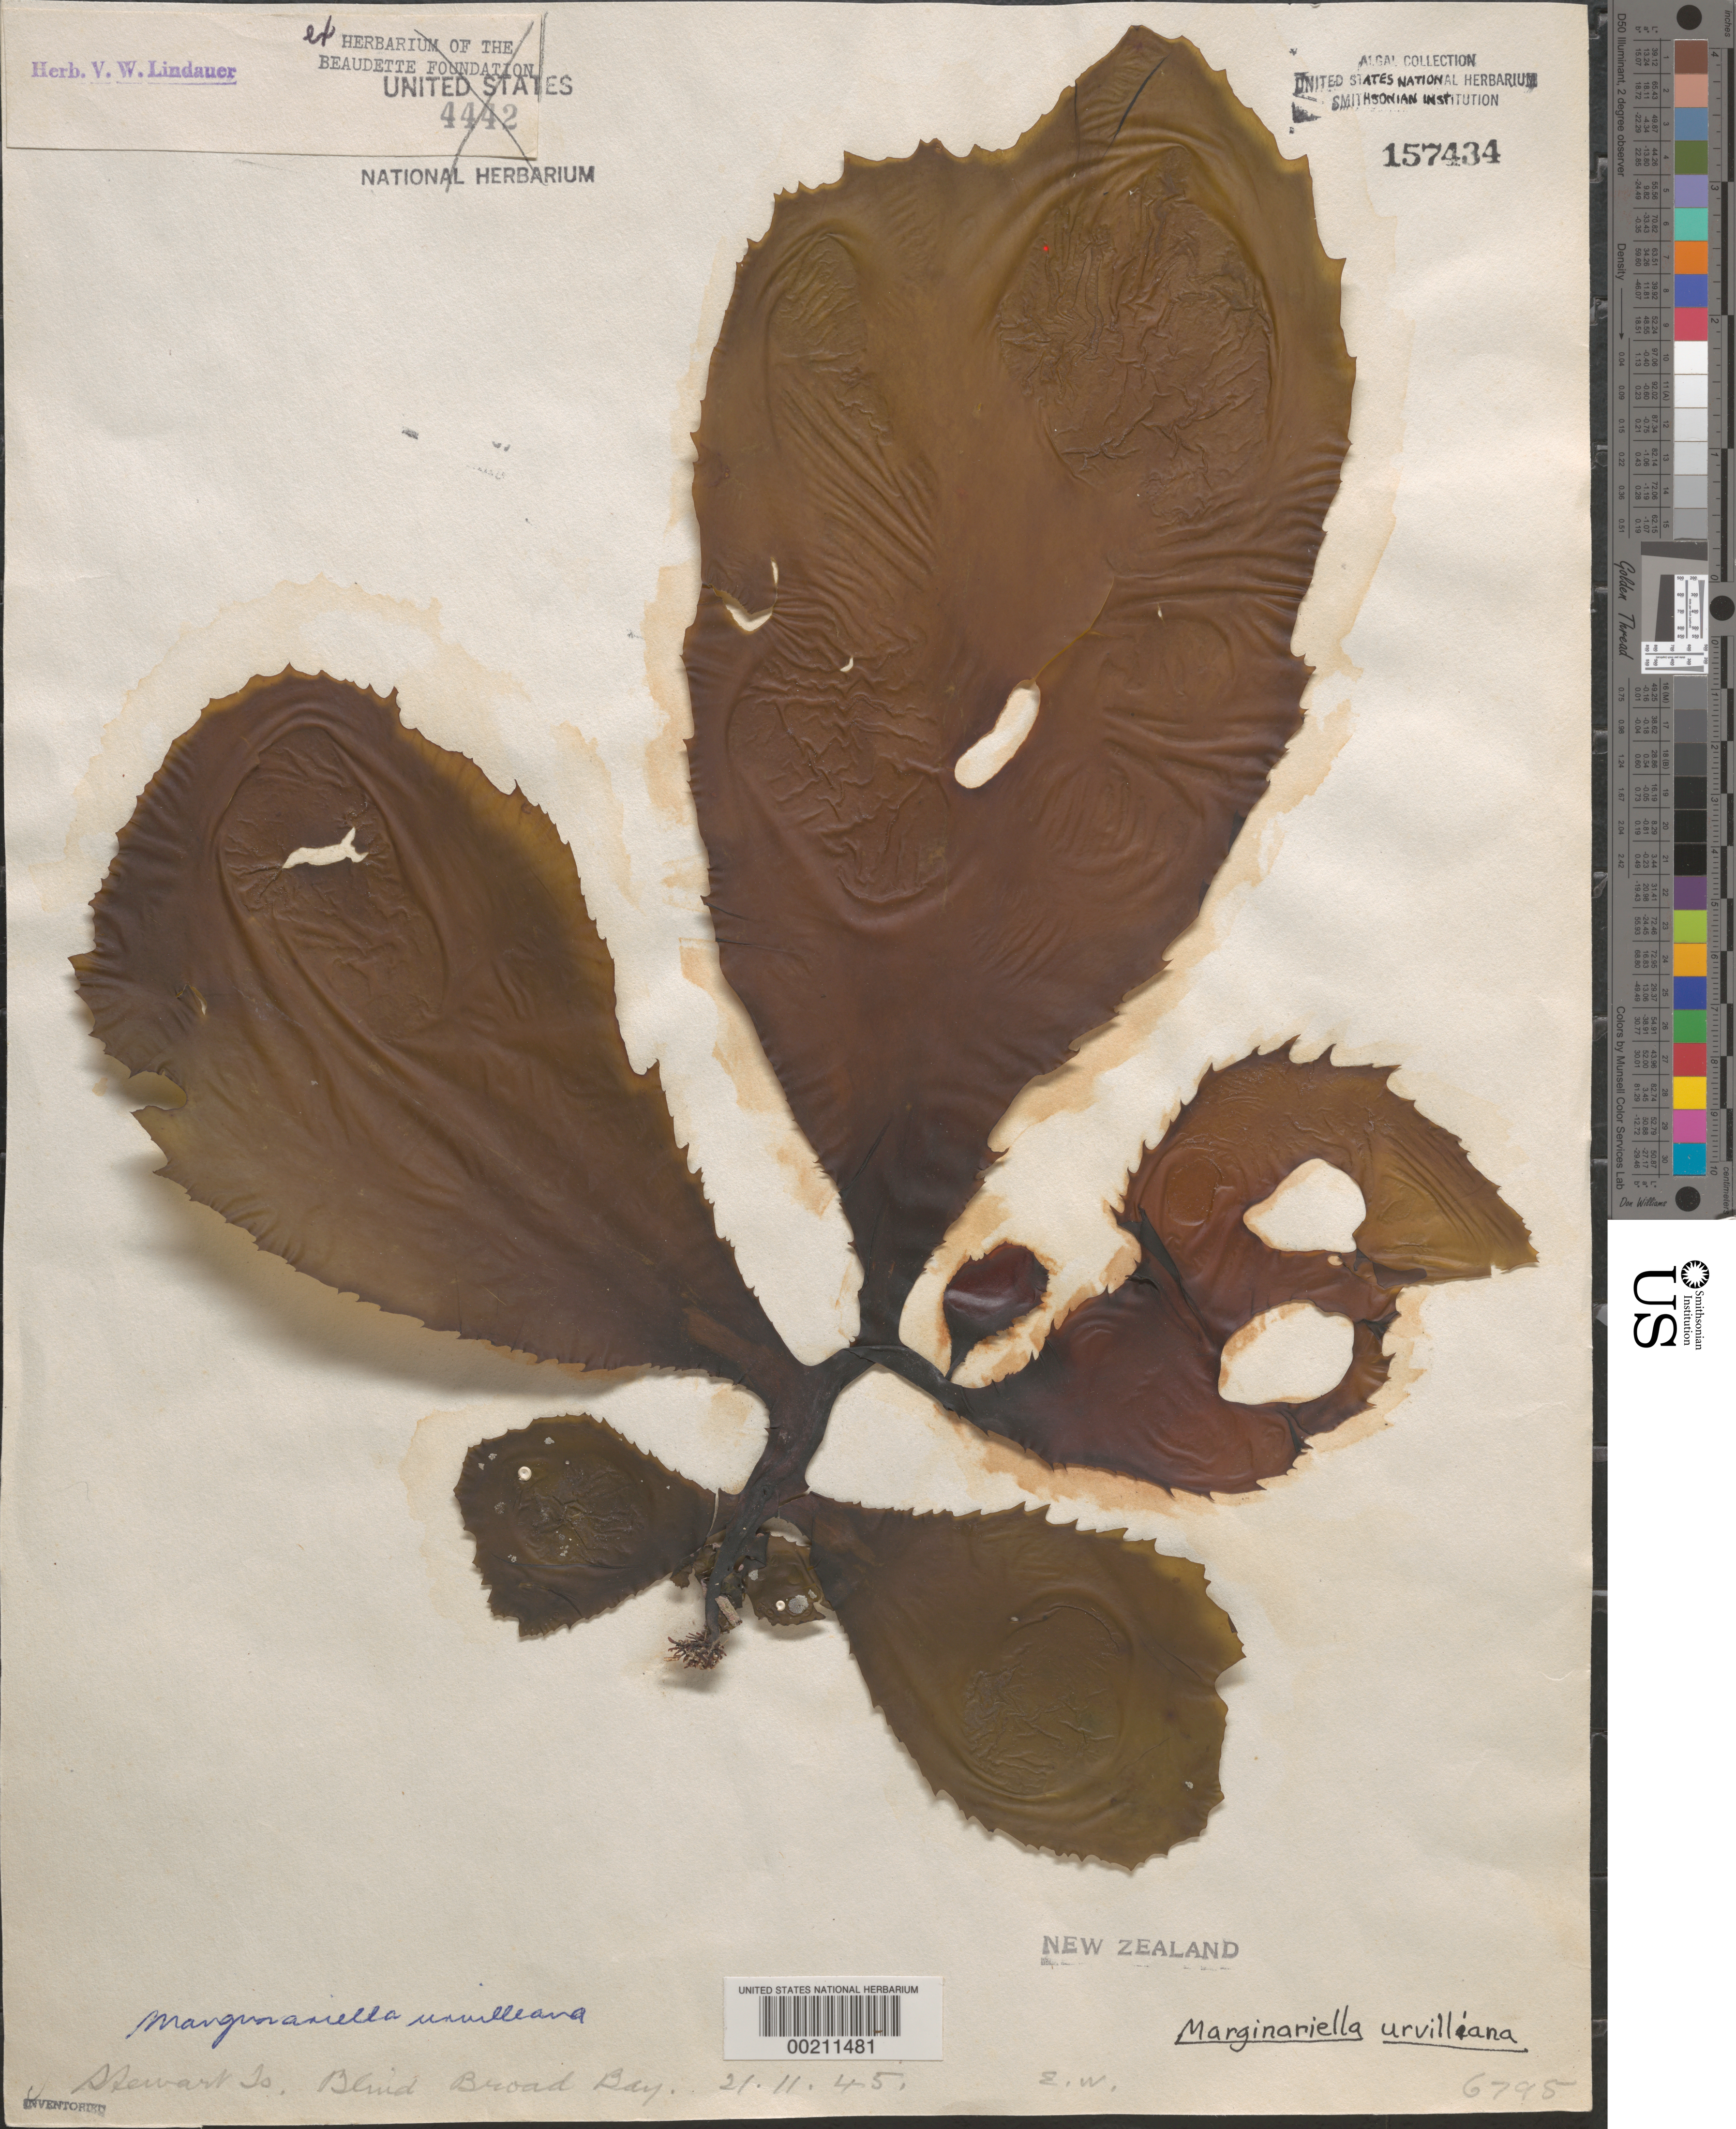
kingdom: Chromista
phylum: Ochrophyta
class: Phaeophyceae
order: Fucales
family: Seirococcaceae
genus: Marginariella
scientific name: Marginariella urvilliana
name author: (A. Richard) Tandy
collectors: V. Lindauer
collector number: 6795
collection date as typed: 21 Nov 1945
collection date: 1945-11-21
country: New Zealand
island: Stewart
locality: Blind broad bay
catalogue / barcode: US 157434